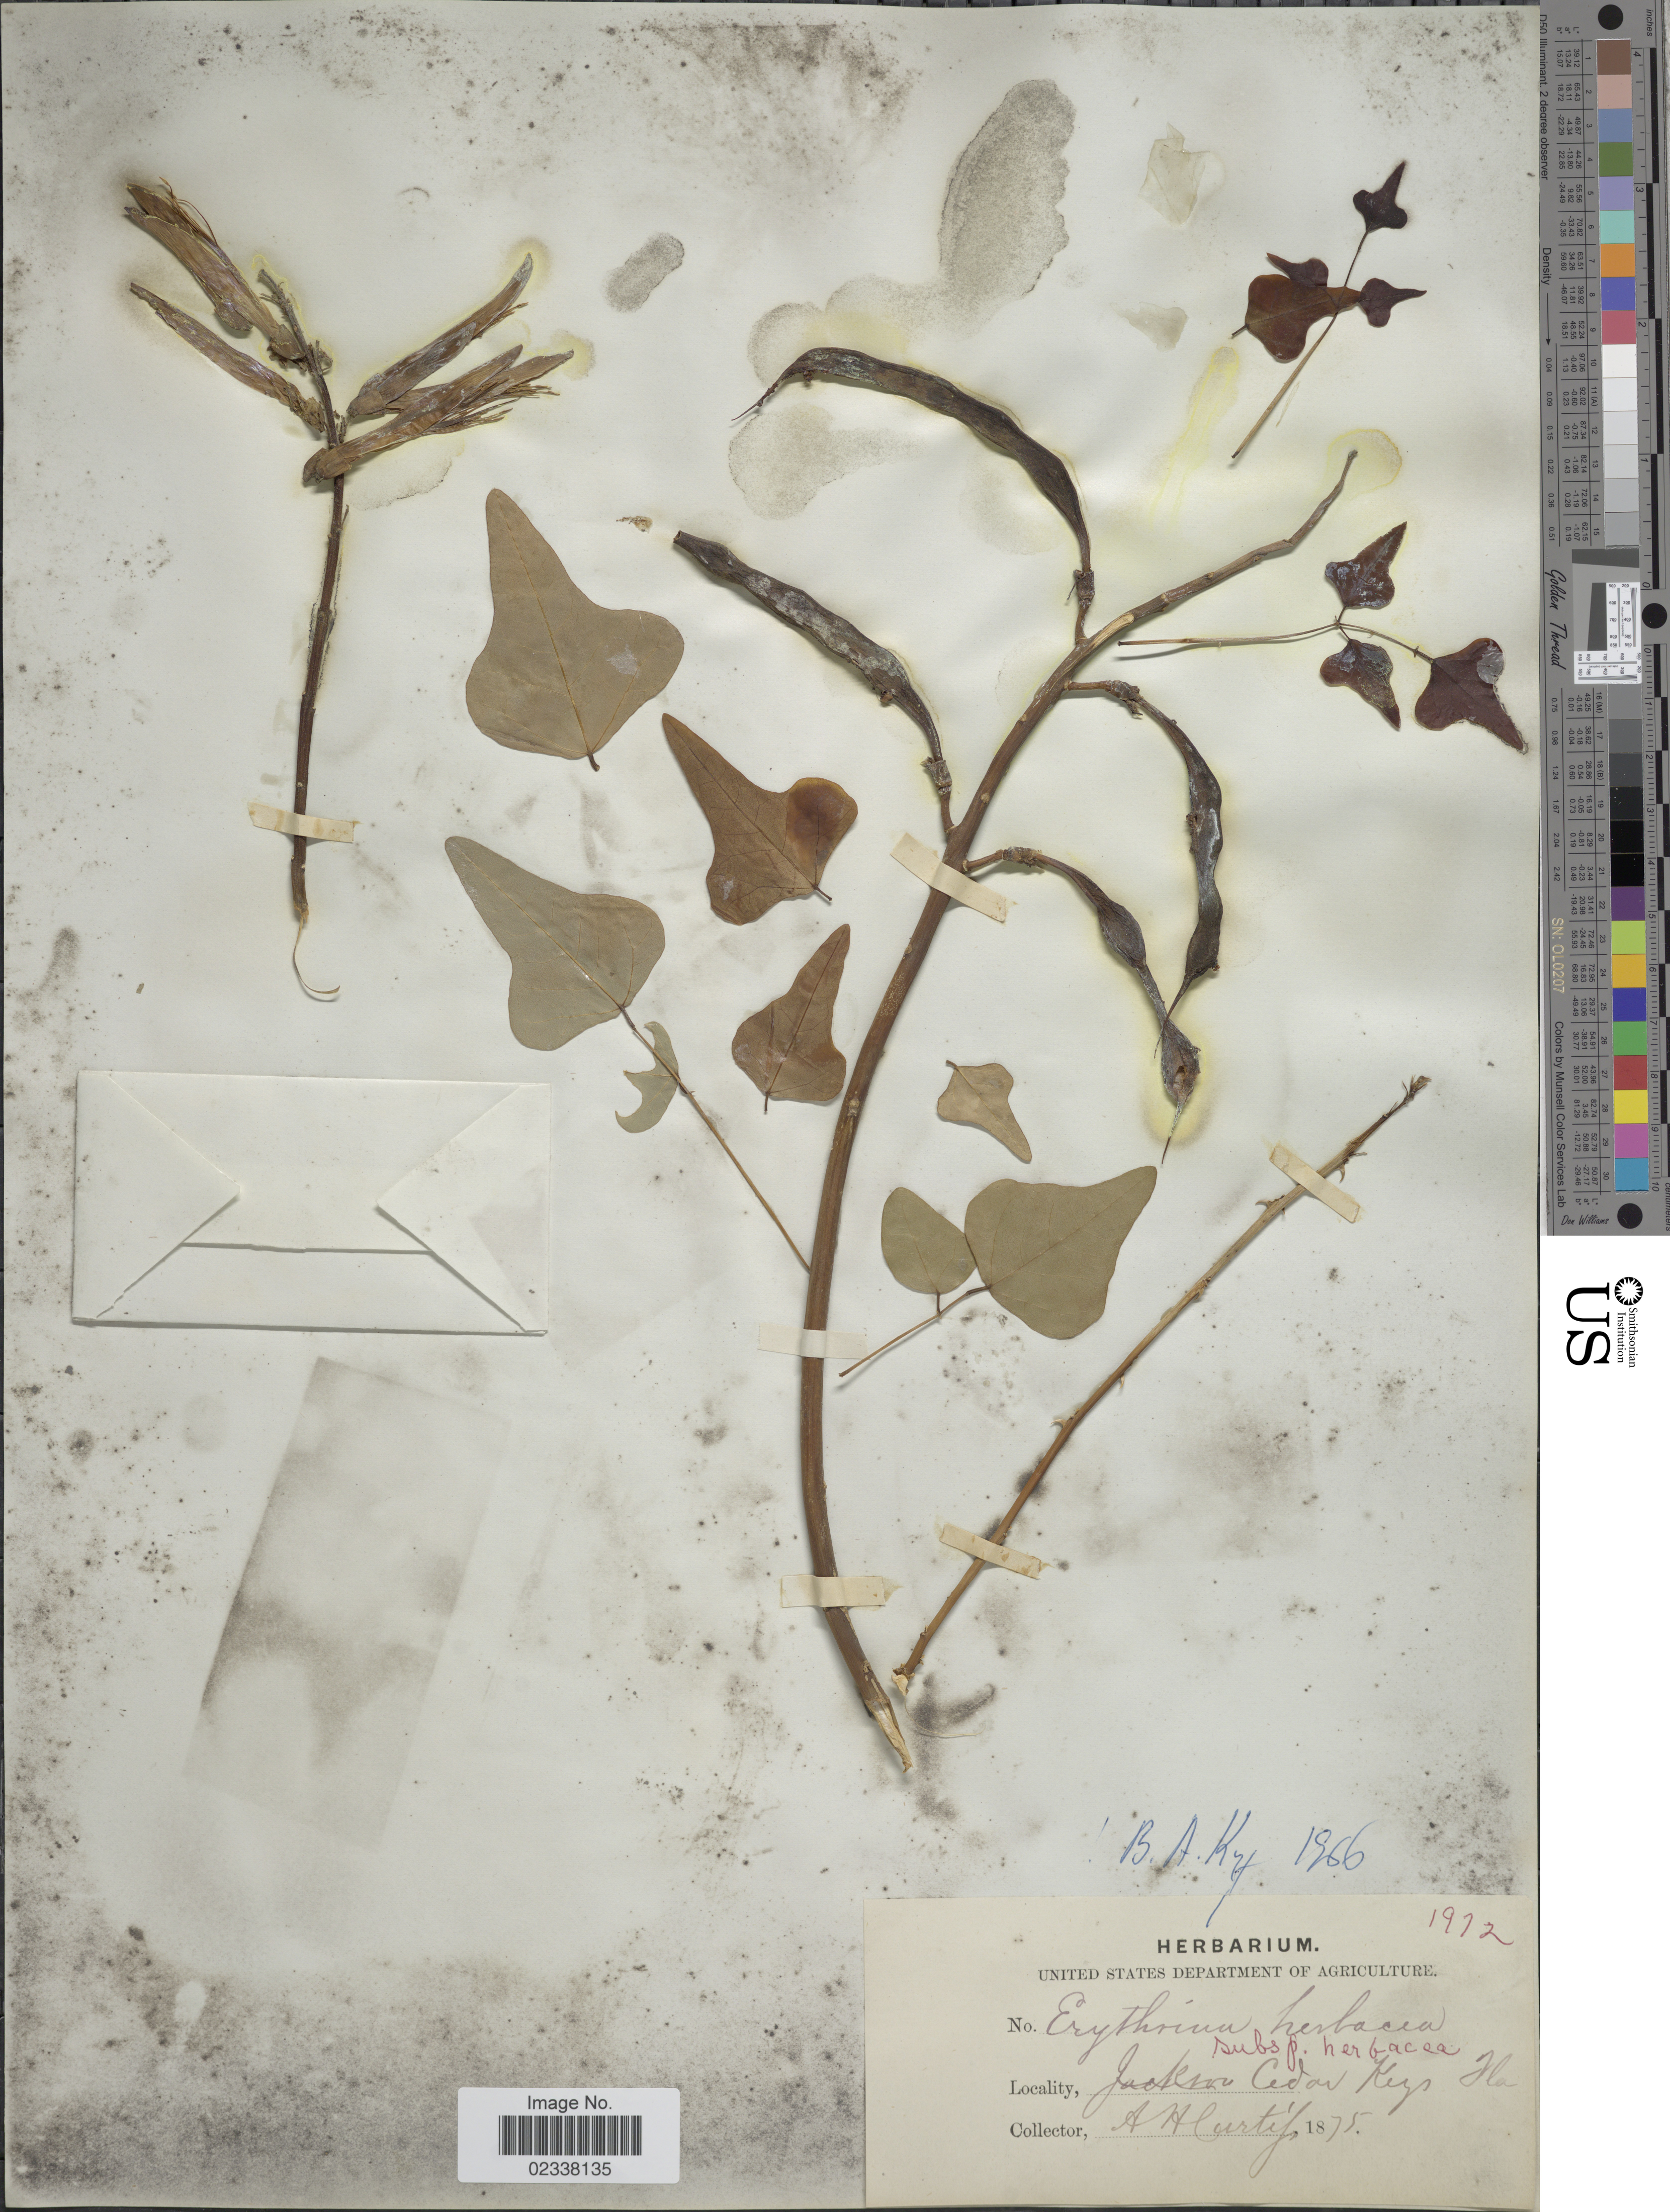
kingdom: Plantae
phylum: Tracheophyta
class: Magnoliopsida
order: Fabales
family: Fabaceae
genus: Erythrina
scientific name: Erythrina herbacea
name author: L.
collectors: A. H. Curtiss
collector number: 1972?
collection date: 1875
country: United States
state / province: Florida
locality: Cedar Keys